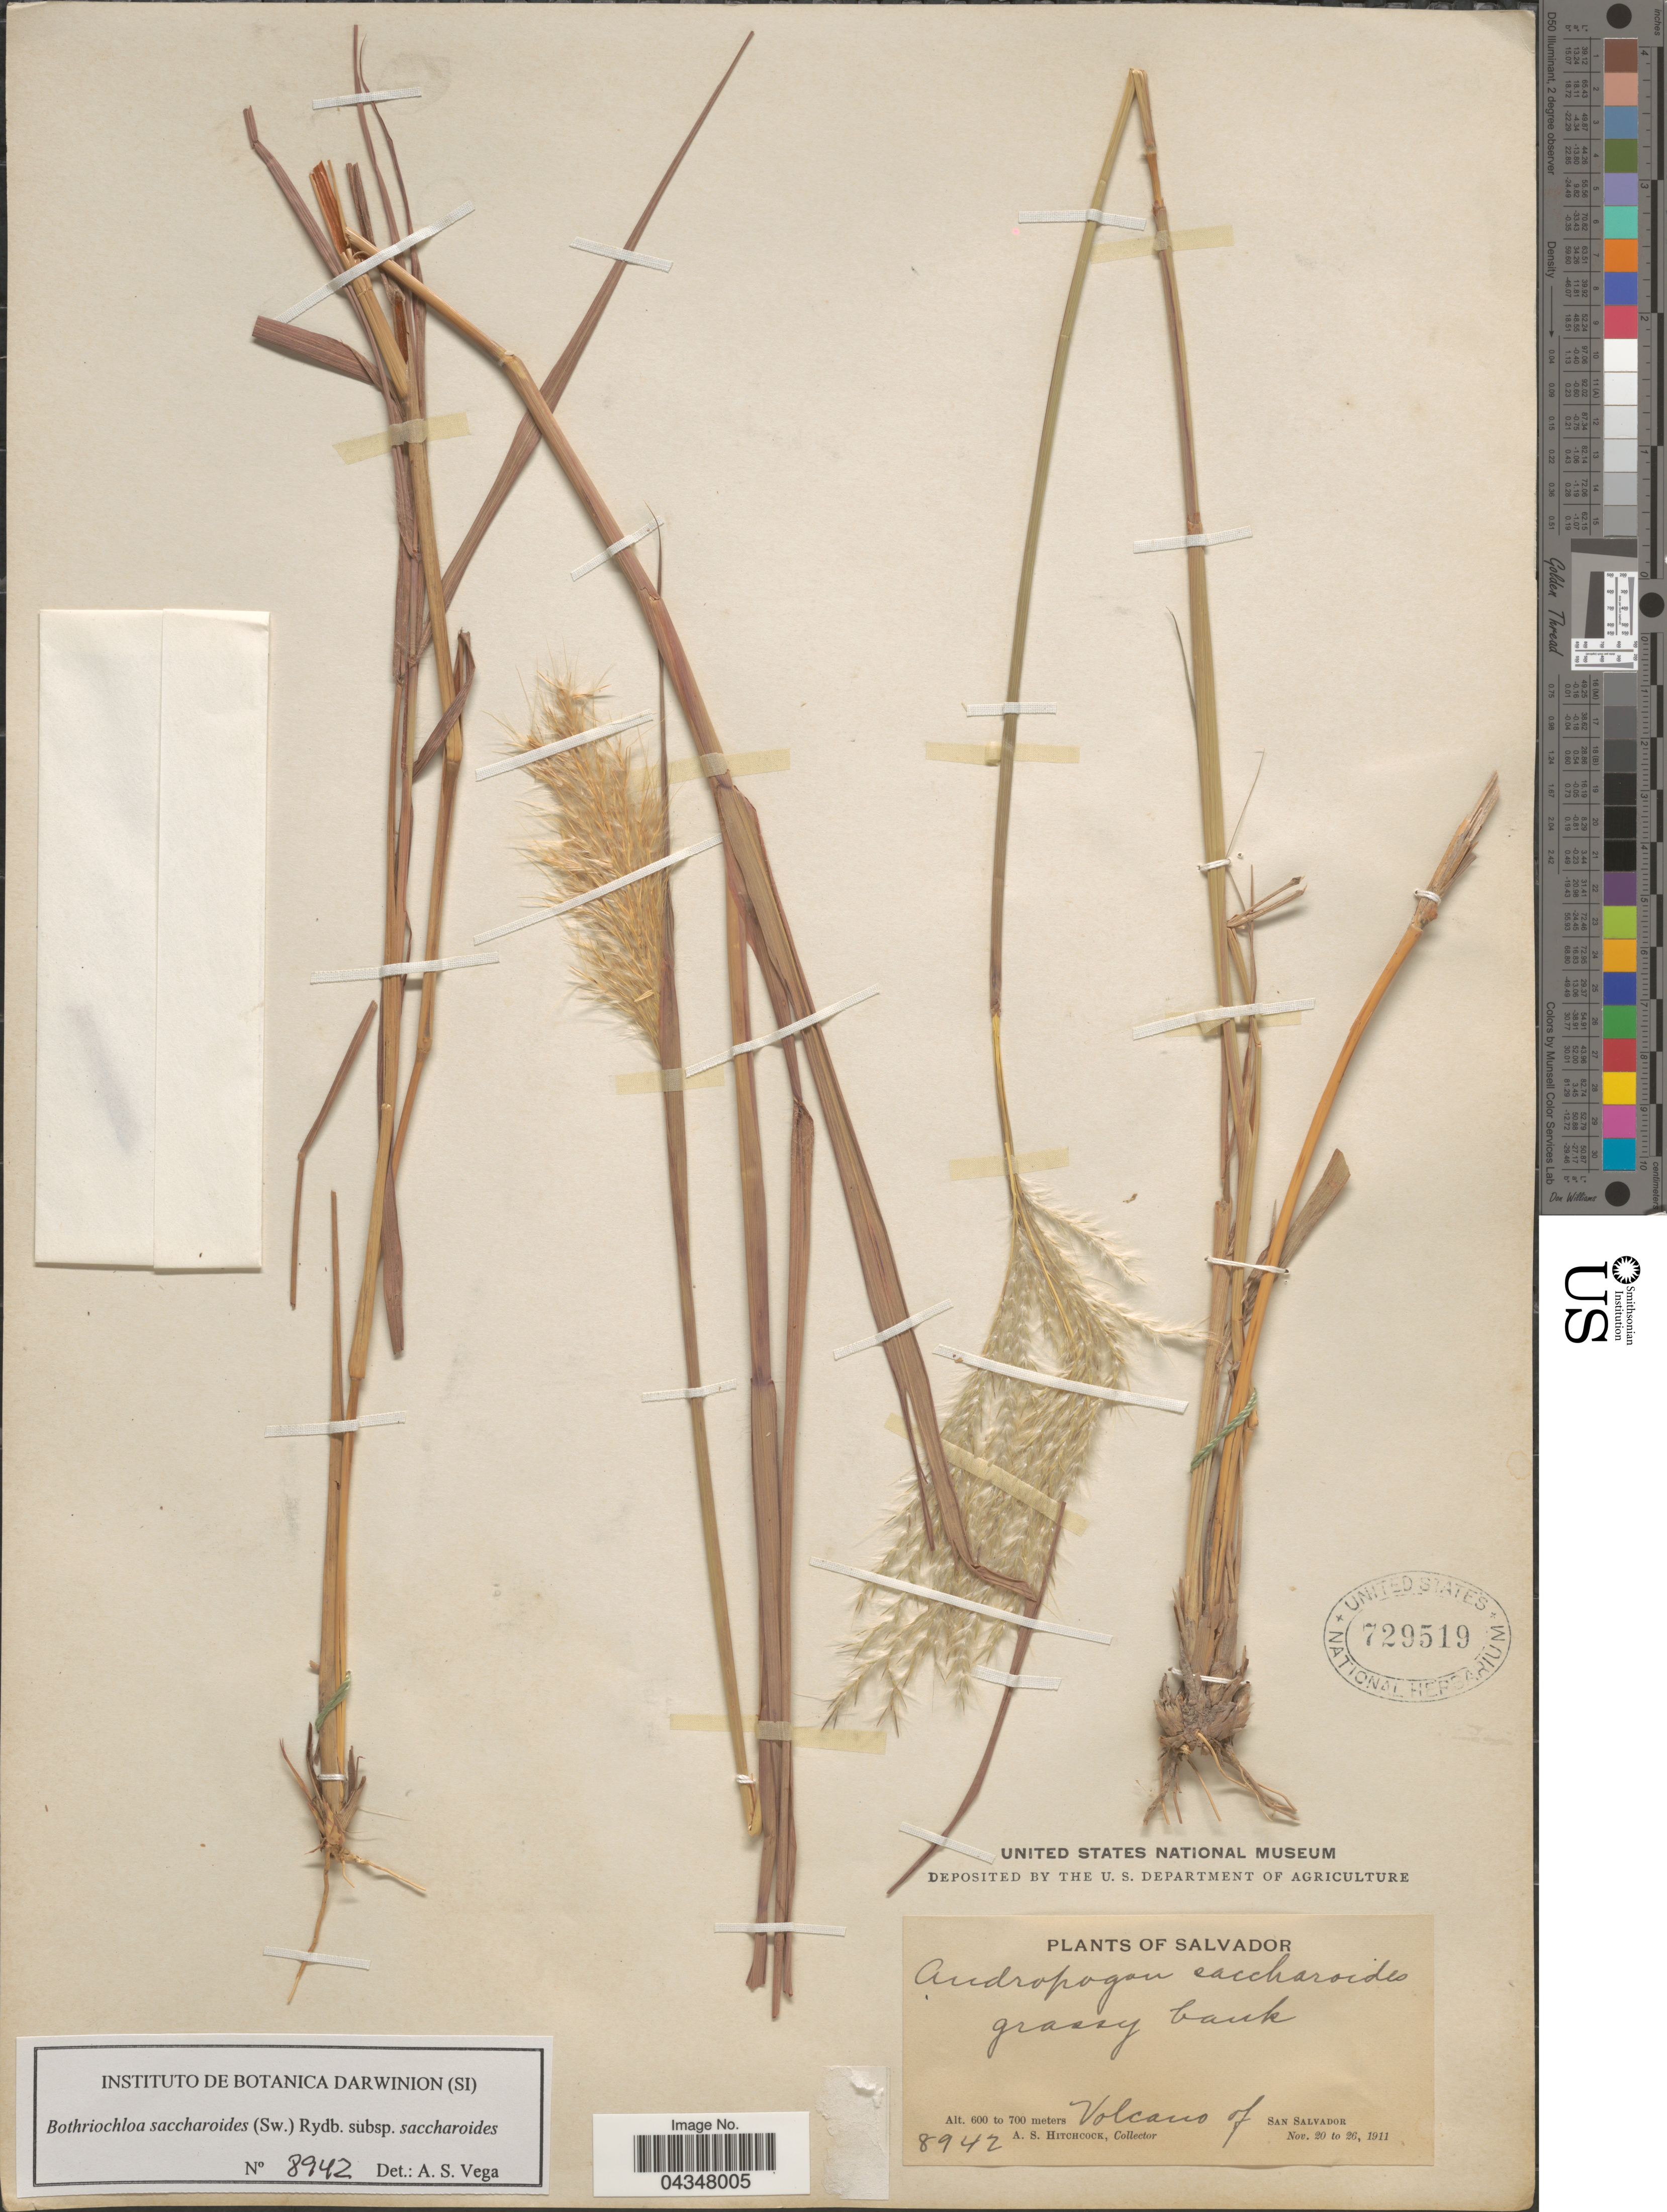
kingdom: Plantae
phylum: Tracheophyta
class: Liliopsida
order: Poales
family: Poaceae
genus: Bothriochloa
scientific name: Bothriochloa saccharoides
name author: (Sw.) Rydb.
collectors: A. S. Hitchcock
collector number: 8942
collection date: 1911-11-20/1911-11-26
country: El Salvador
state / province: San Salvador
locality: Volcano of San Salvador.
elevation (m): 600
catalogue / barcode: US 729519